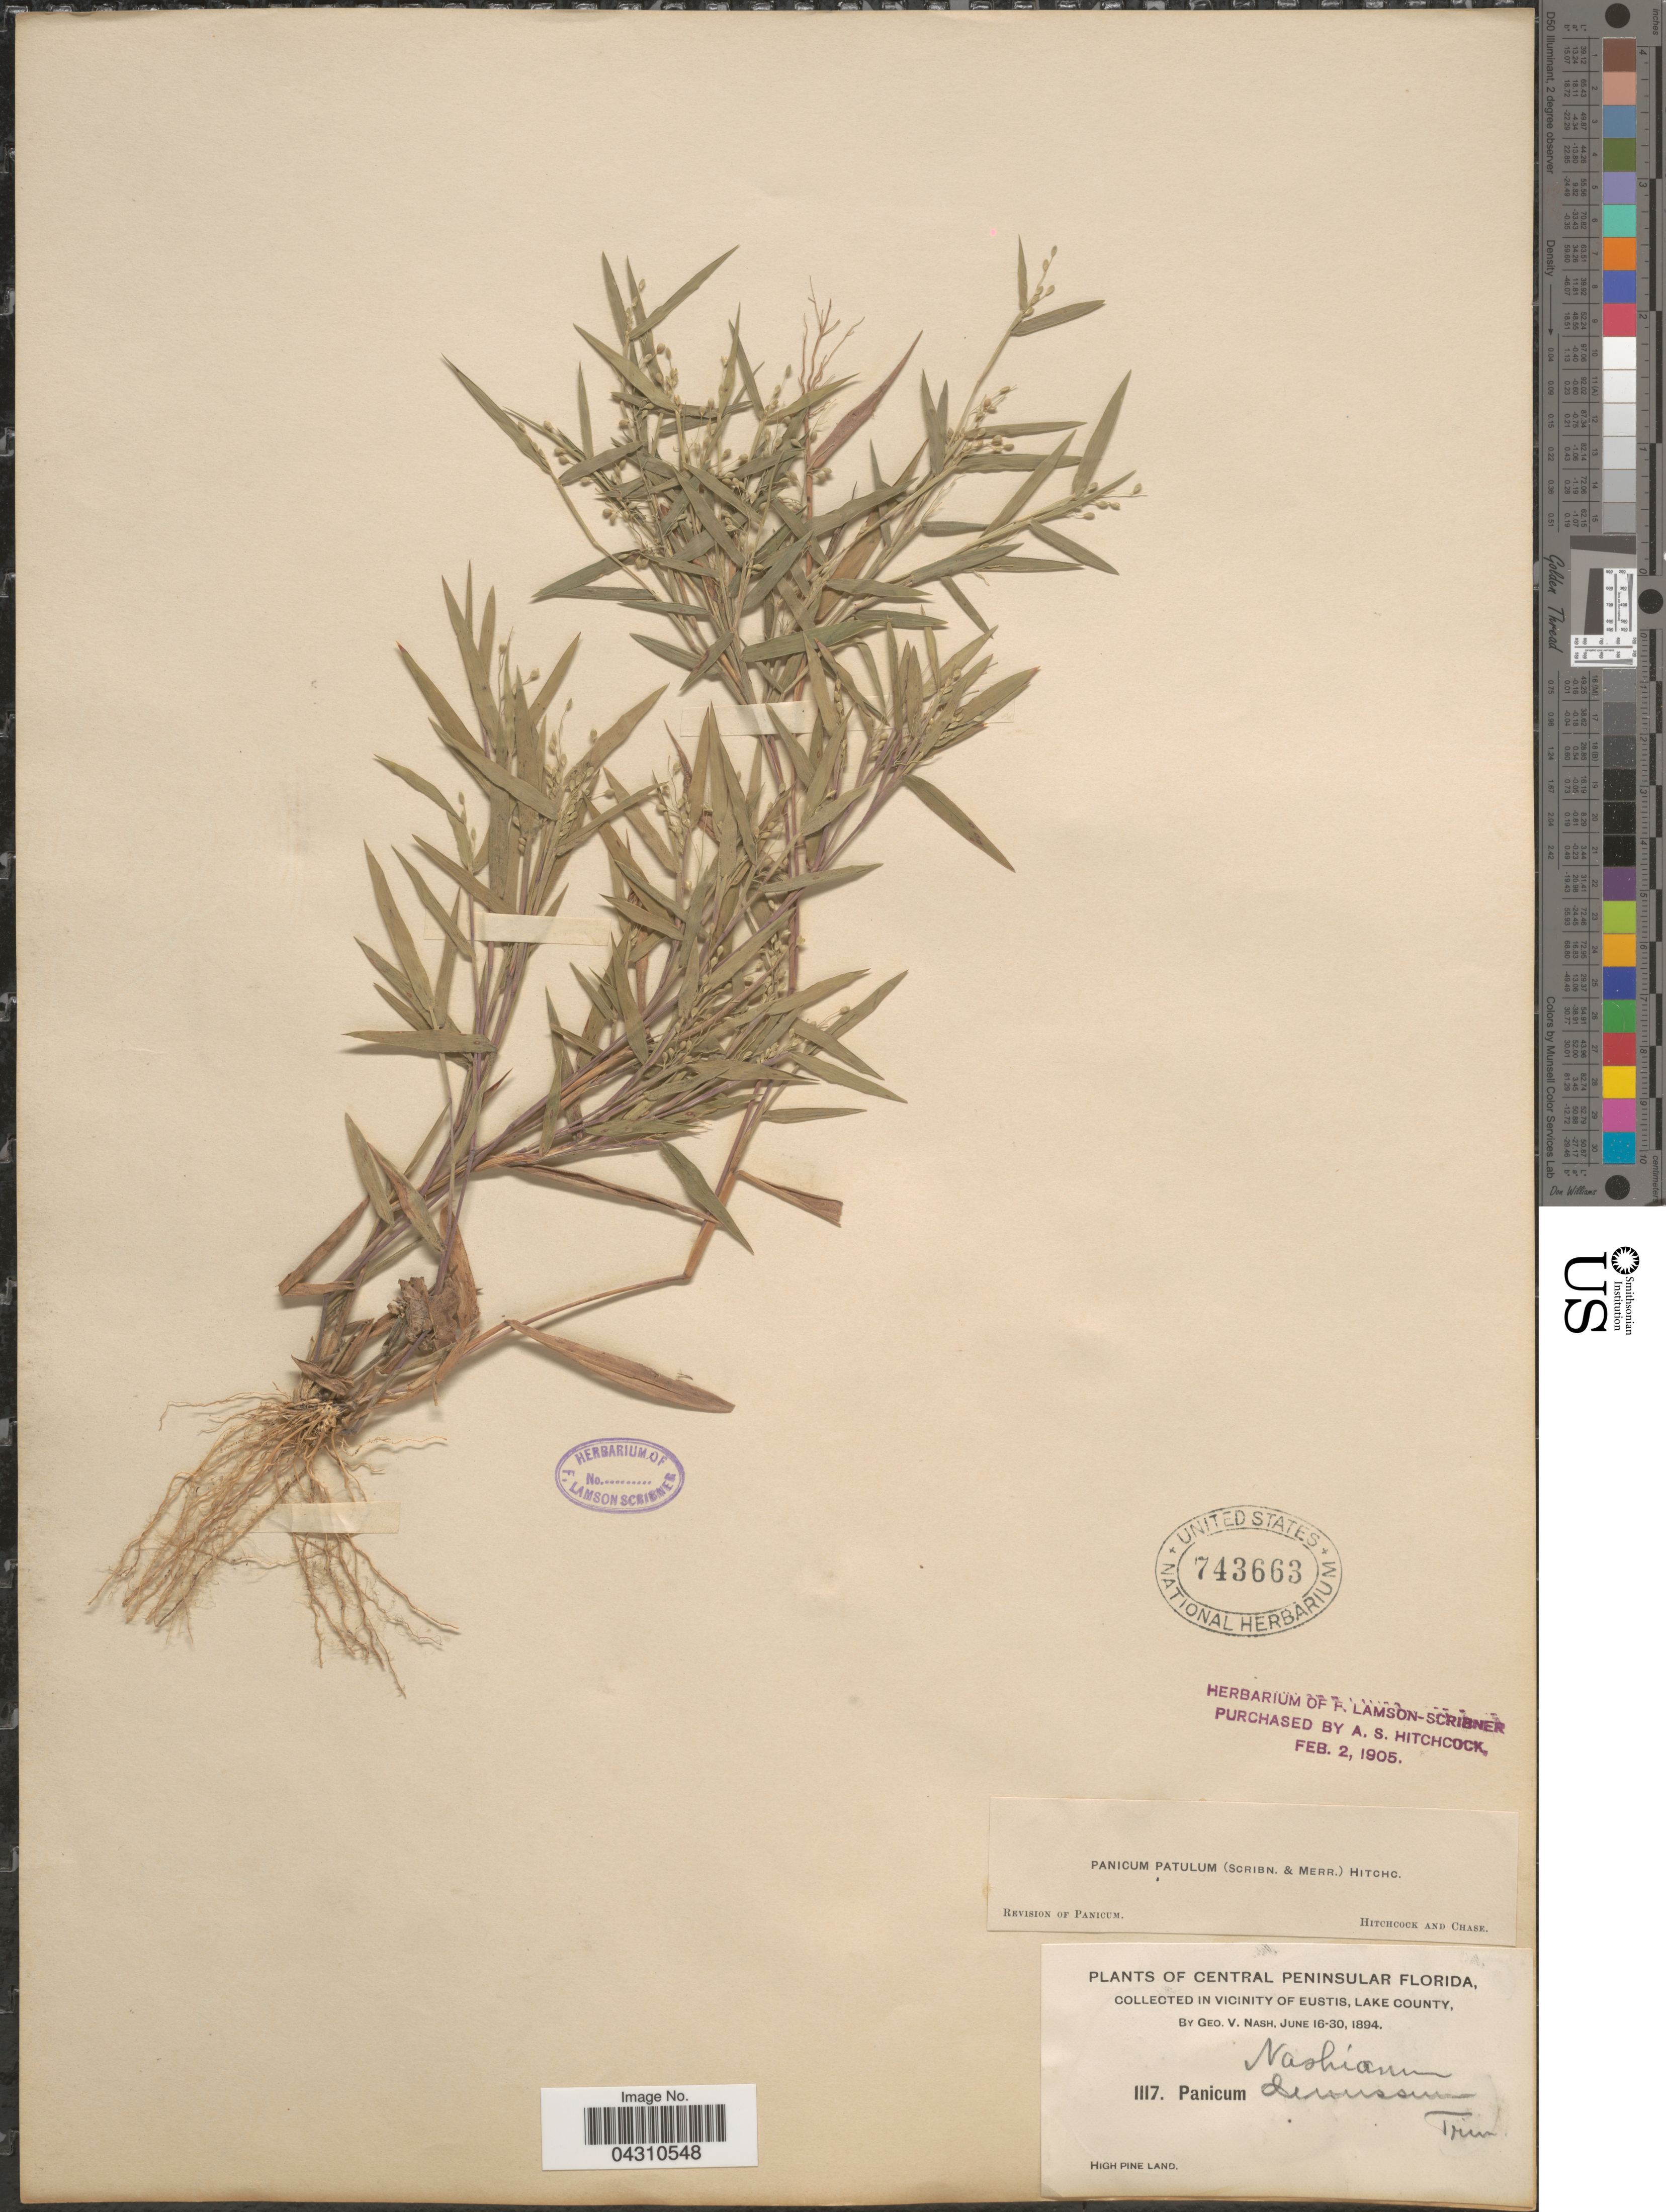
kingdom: Plantae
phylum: Tracheophyta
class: Liliopsida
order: Poales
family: Poaceae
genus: Dichanthelium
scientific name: Dichanthelium portoricense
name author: (Desv. ex Ham.) B.F. Hansen & Wunderlin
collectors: G. V. Nash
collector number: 1117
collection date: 1894-06-16/1894-06-30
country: United States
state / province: Florida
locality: Central Peninsular Florida. In Vicinity of Eustis, Lake County. High Pine Land.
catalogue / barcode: US 743663